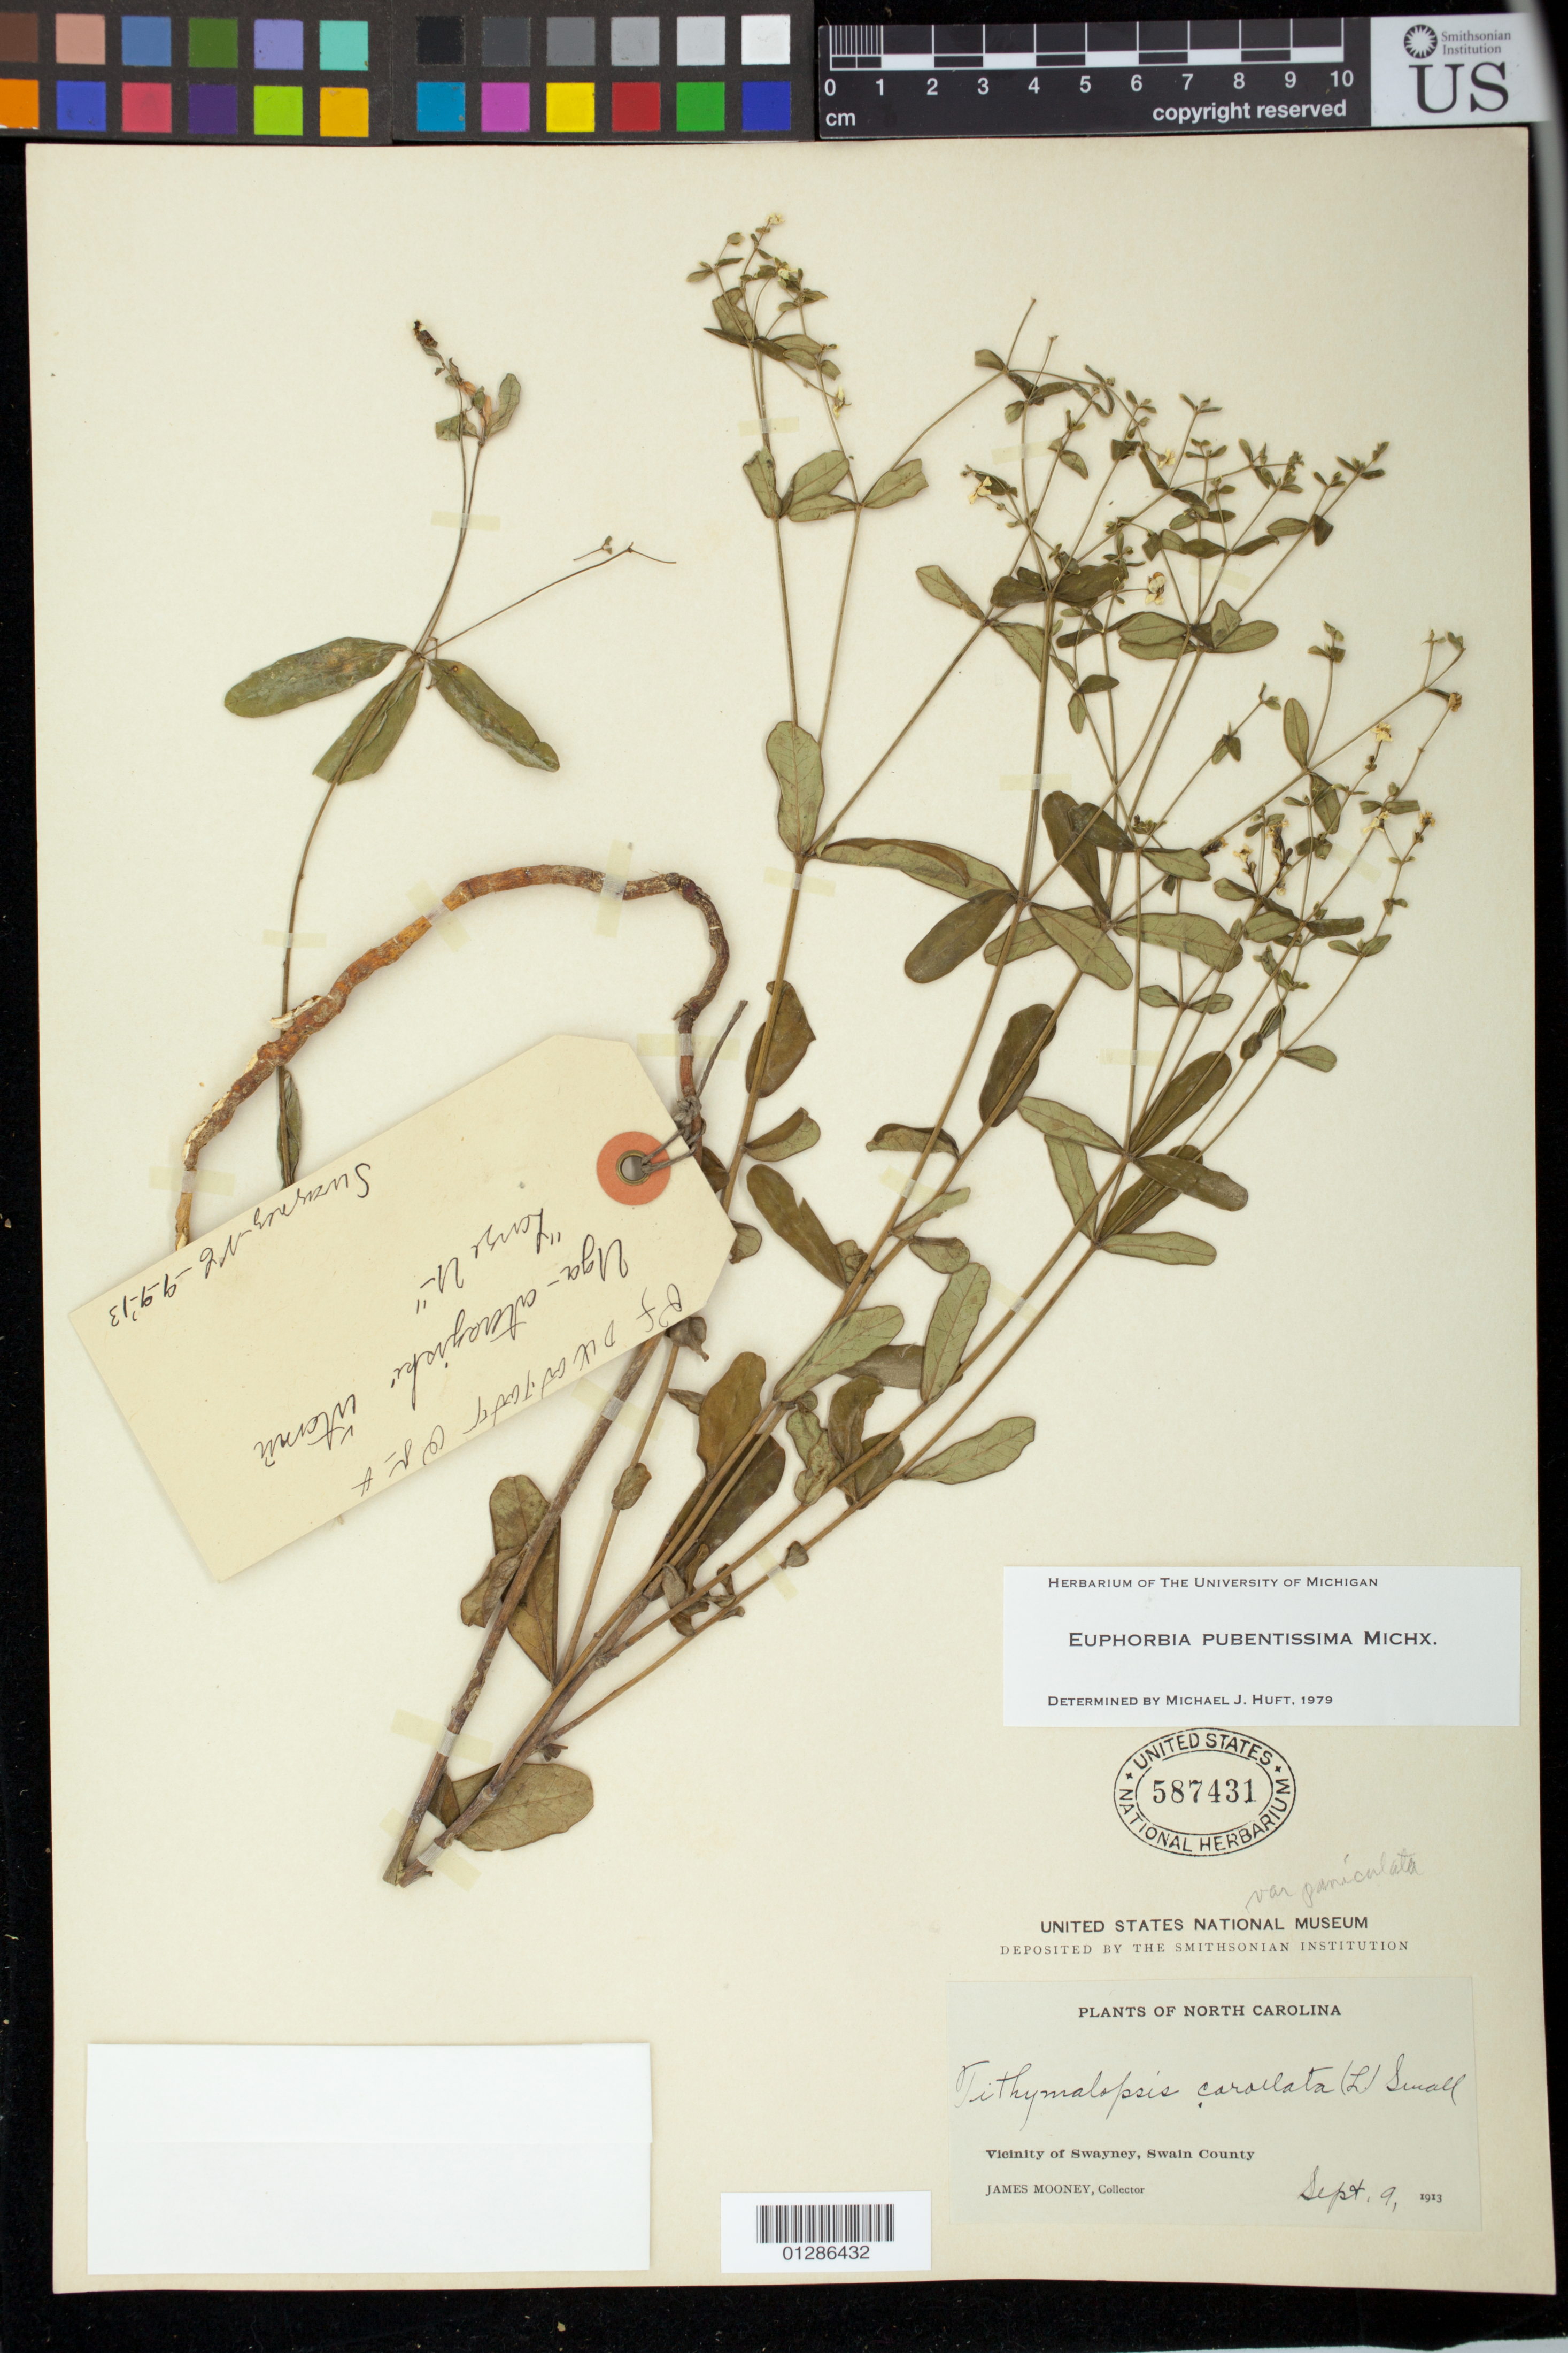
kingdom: Plantae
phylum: Tracheophyta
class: Magnoliopsida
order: Malpighiales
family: Euphorbiaceae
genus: Euphorbia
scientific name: Euphorbia pubentissima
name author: Michx.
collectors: J. Mooney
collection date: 1913-09-09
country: United States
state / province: North Carolina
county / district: Swain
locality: Vicinity of Swayney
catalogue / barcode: US 587431